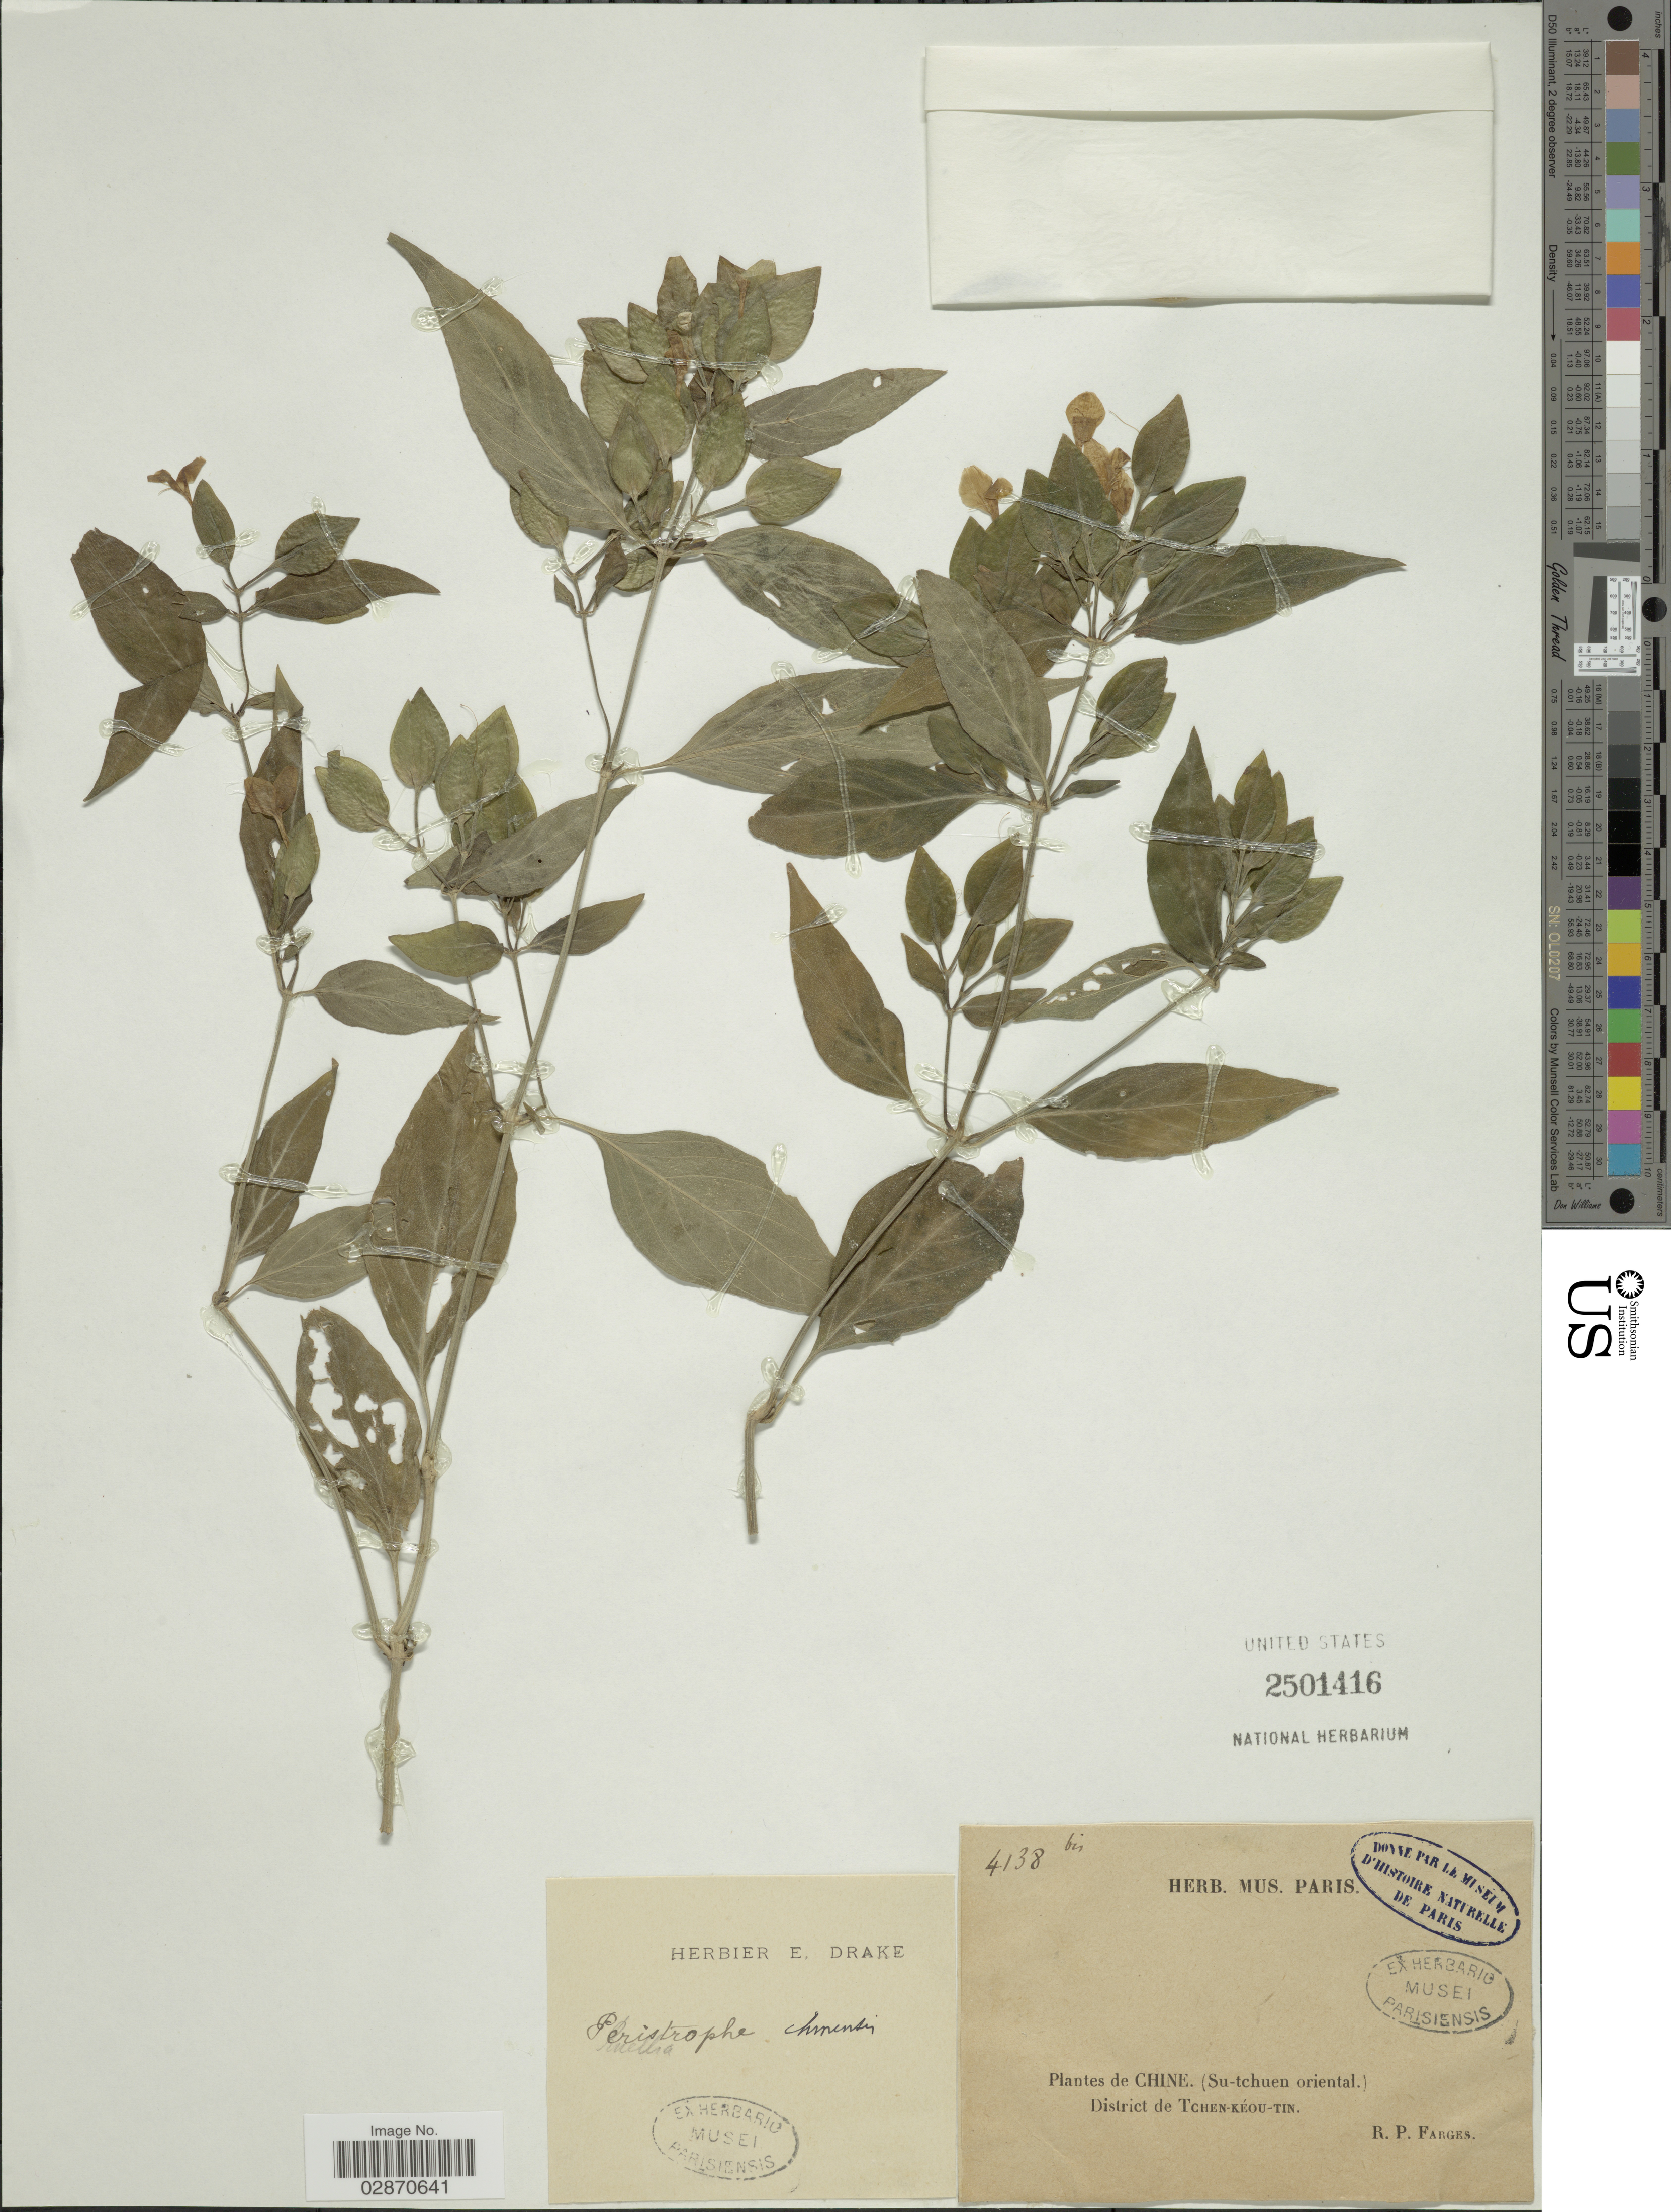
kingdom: Plantae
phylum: Tracheophyta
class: Magnoliopsida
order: Lamiales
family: Acanthaceae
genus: Peristrophe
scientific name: Peristrophe chinensis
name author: Nees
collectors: R. Farges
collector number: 4138bis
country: China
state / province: Sichuan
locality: (Su-tchuen oriental). District de Tchen-kéou-tin.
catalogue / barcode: US 2501416